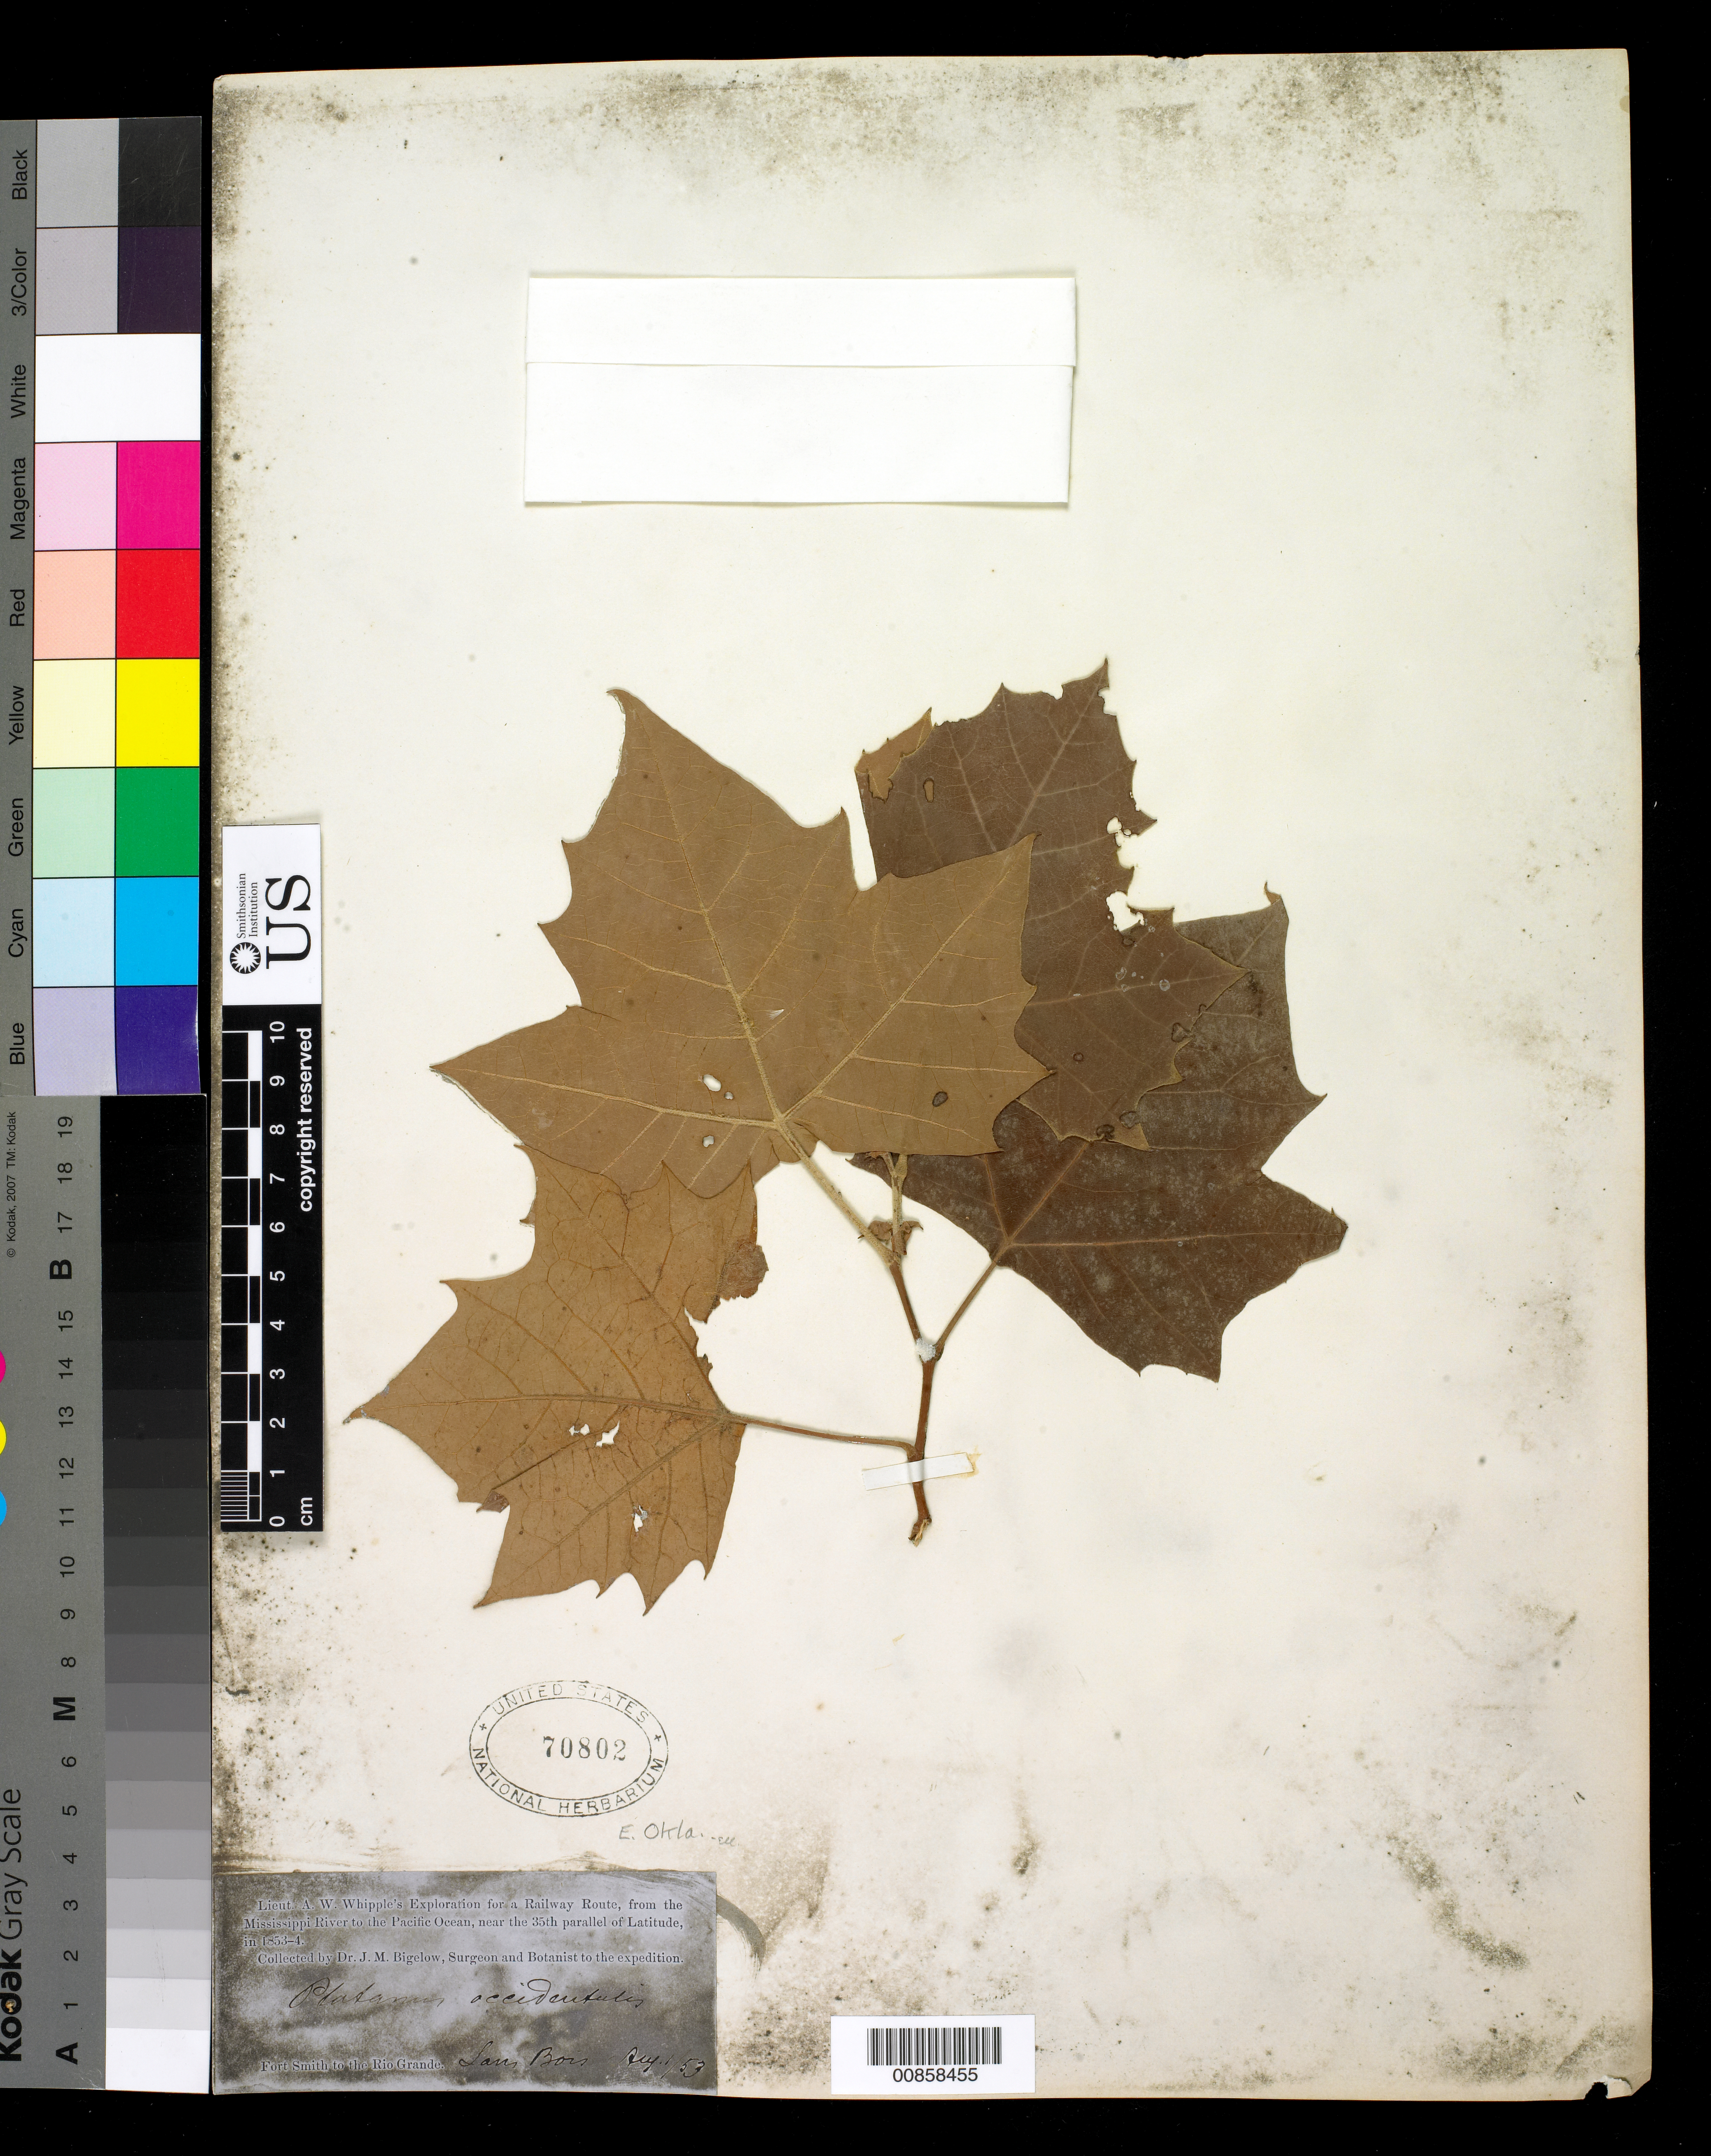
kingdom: Plantae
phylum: Tracheophyta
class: Magnoliopsida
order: Proteales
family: Platanaceae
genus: Platanus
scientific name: Platanus occidentalis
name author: L.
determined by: Nixon, K C.; Poole, J. M.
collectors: J. M. Bigelow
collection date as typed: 01 Aug 1853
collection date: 1853-08-01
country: United States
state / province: Oklahoma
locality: Fort Smith to the Rio Grande. Sans Bois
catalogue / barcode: US 70802